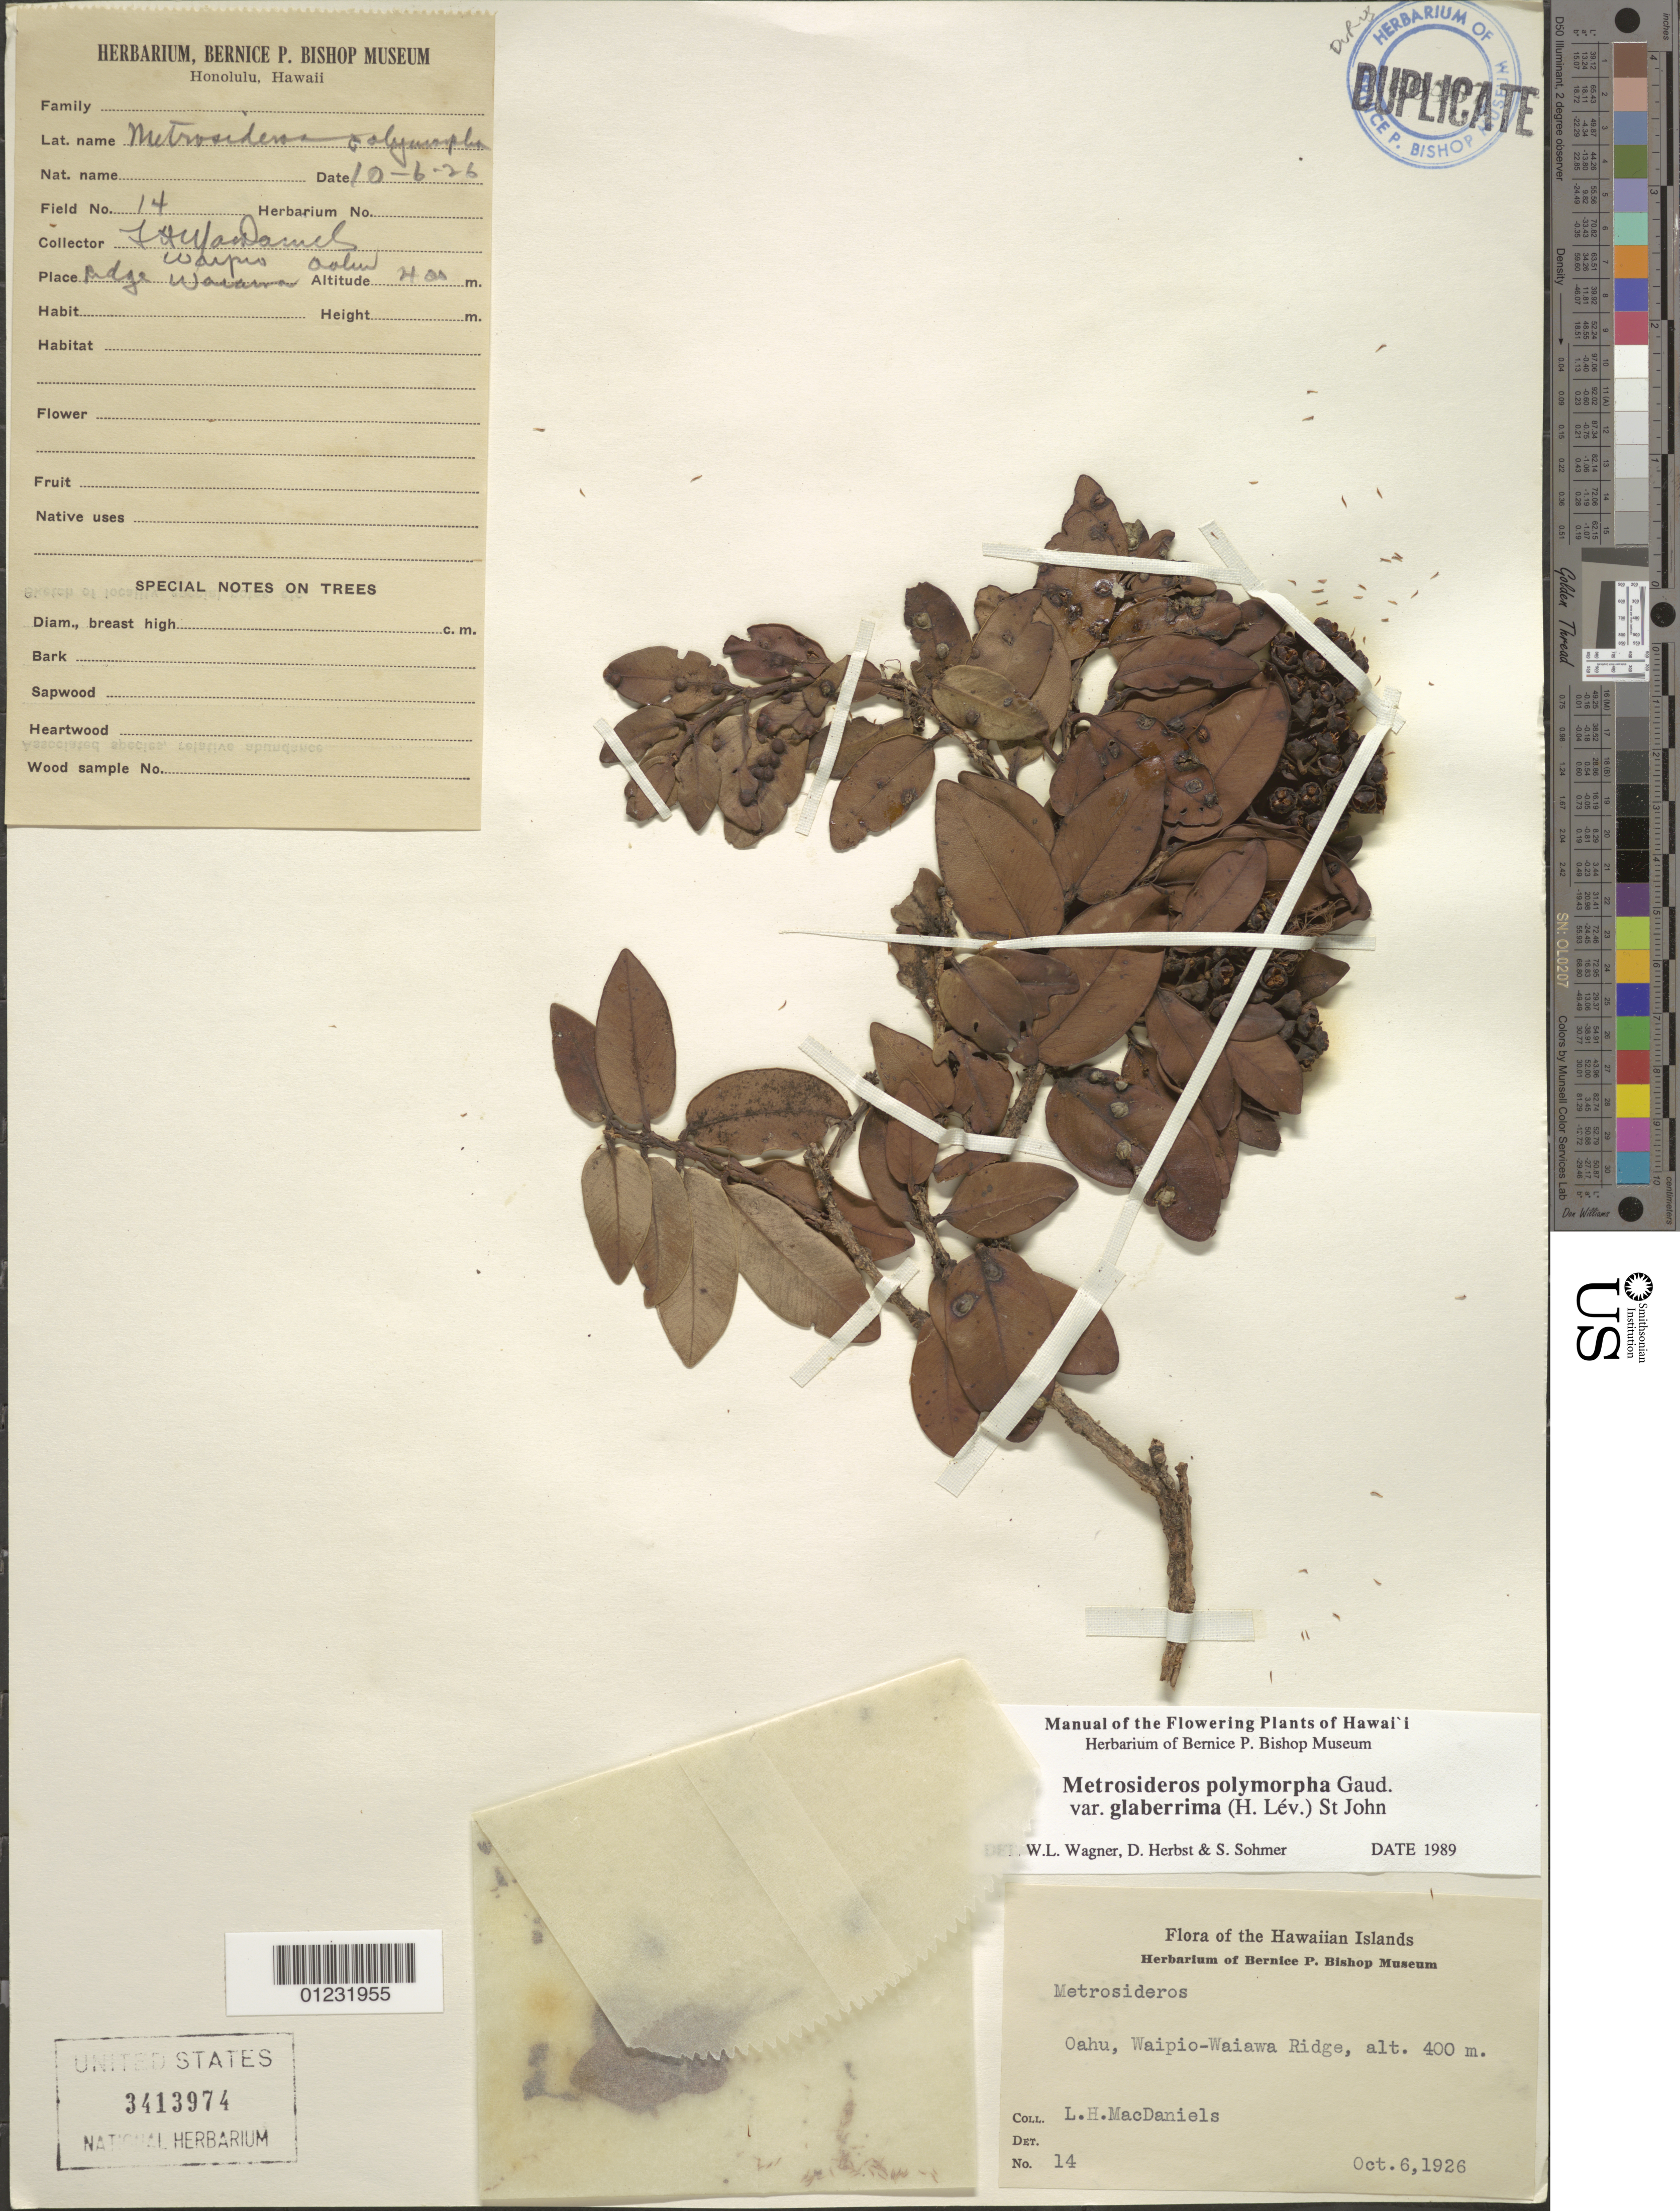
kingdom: Plantae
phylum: Tracheophyta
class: Magnoliopsida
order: Myrtales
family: Myrtaceae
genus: Metrosideros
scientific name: Metrosideros polymorpha var. glaberrima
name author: (H. Lév.) H. St. John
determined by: Wagner, W. L.; Herbst, D. R.; Sohmer, S. H.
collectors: L. MacDaniels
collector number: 14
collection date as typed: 6 Oct 1926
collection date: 1926-10-06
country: United States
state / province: Hawaii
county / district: Honolulu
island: Oahu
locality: Waiawa-Waipio ridge.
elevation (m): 400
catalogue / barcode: US 3413974